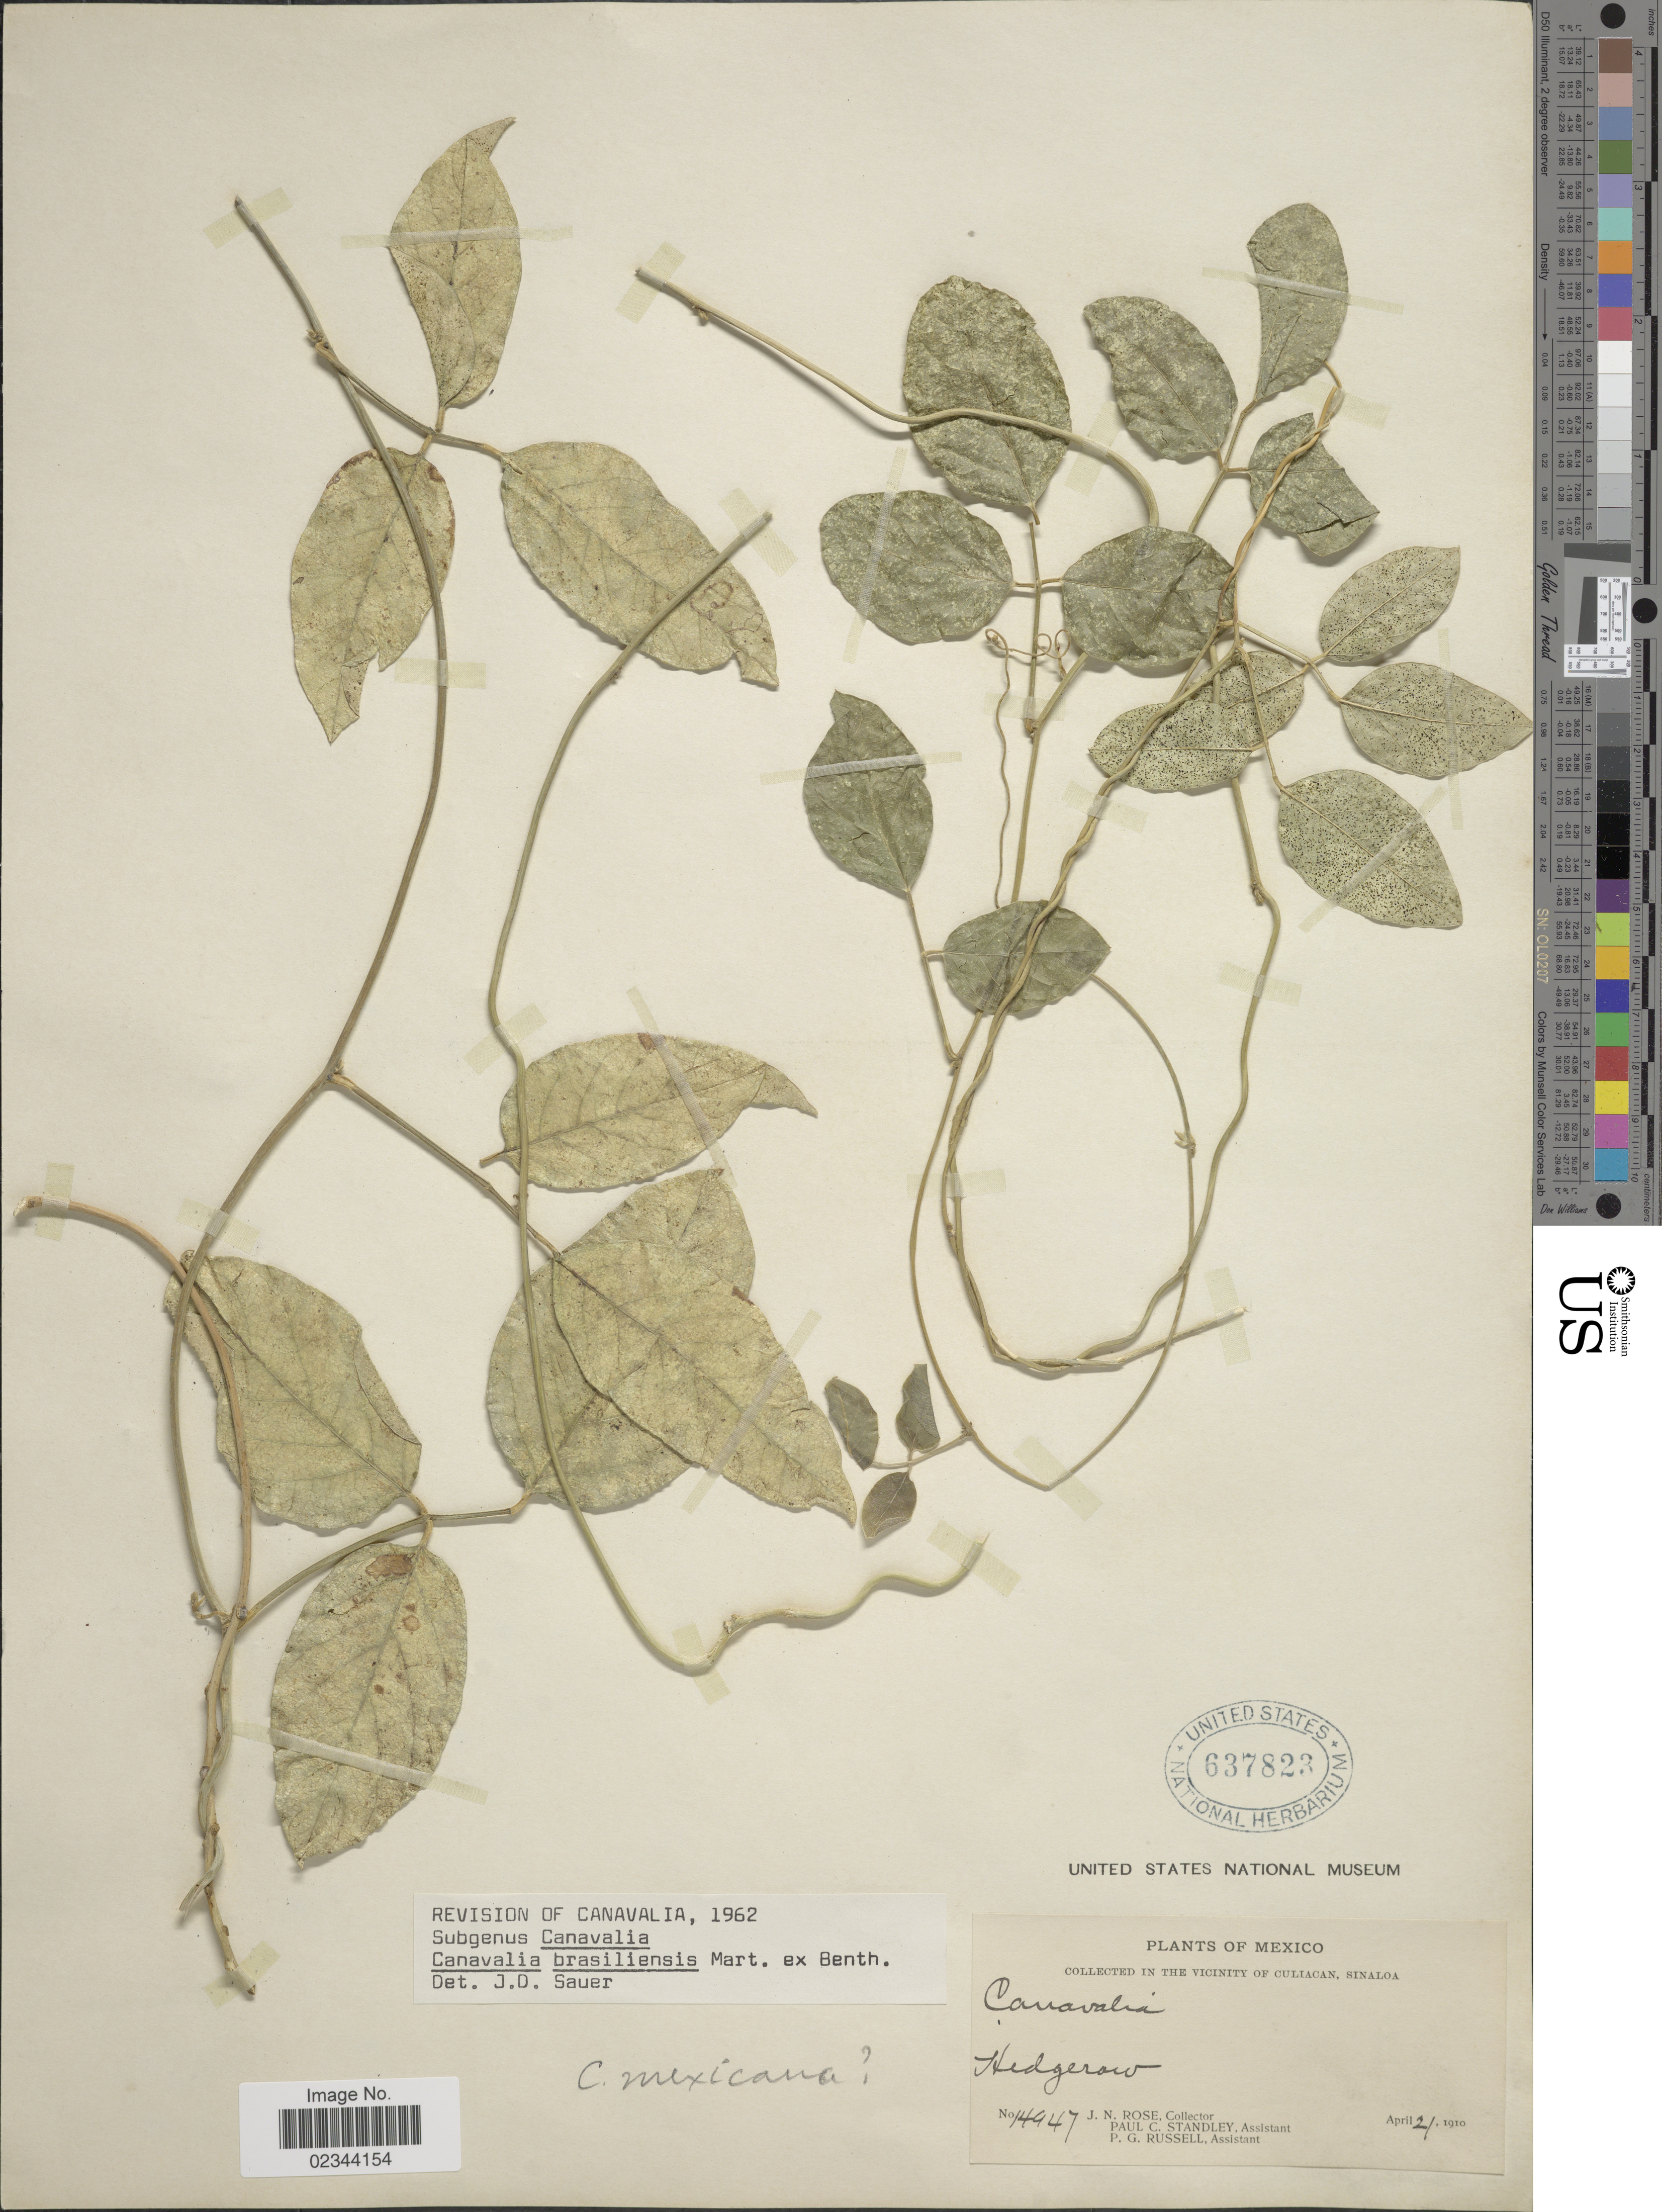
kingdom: Plantae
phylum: Tracheophyta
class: Magnoliopsida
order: Fabales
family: Fabaceae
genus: Canavalia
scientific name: Canavalia brasiliensis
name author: Mart. ex Benth.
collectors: J. N. Rose, P. C. Standley & P. G. Russell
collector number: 14947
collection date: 1910-04-21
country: Mexico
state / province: Sinaloa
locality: In the vicinity of Culiacan. Hedgerow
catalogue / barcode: US 637823